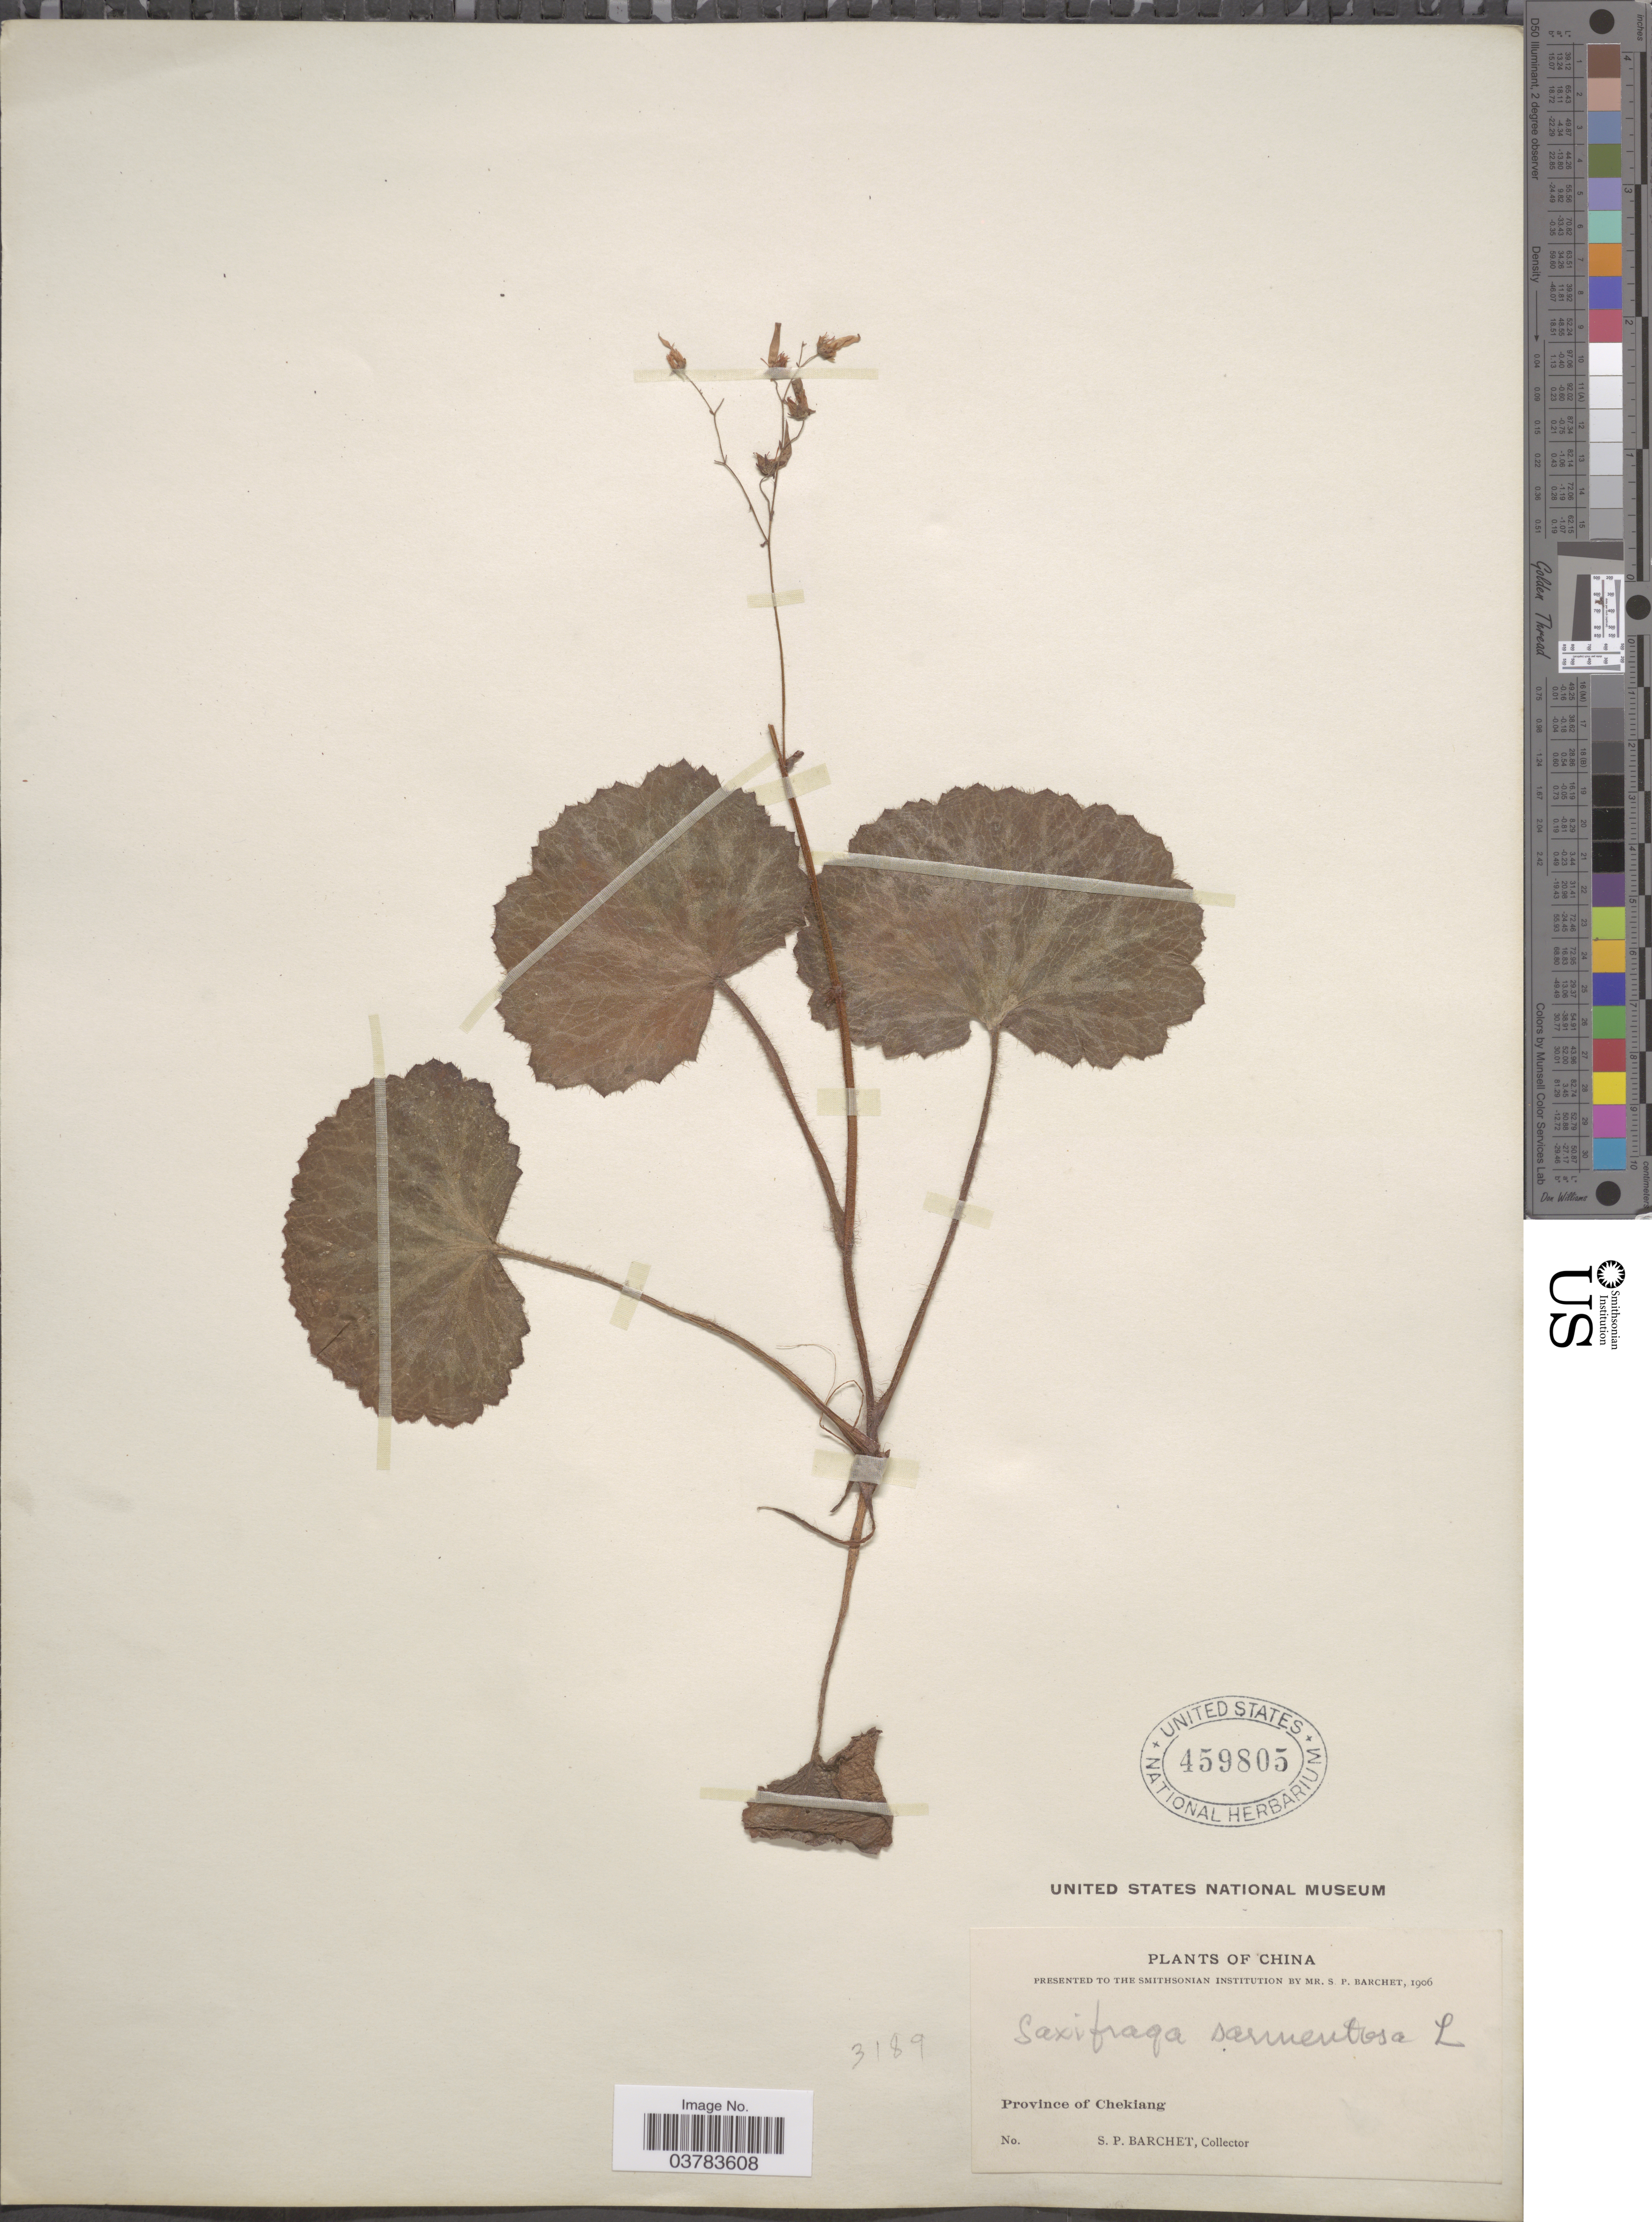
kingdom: Plantae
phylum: Tracheophyta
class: Magnoliopsida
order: Saxifragales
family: Saxifragaceae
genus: Saxifraga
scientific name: Saxifraga sarmentosa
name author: L. f.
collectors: S. P. Barchet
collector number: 3189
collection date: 1906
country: China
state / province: Zhejiang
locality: Province of Chekiang.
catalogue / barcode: US 459805